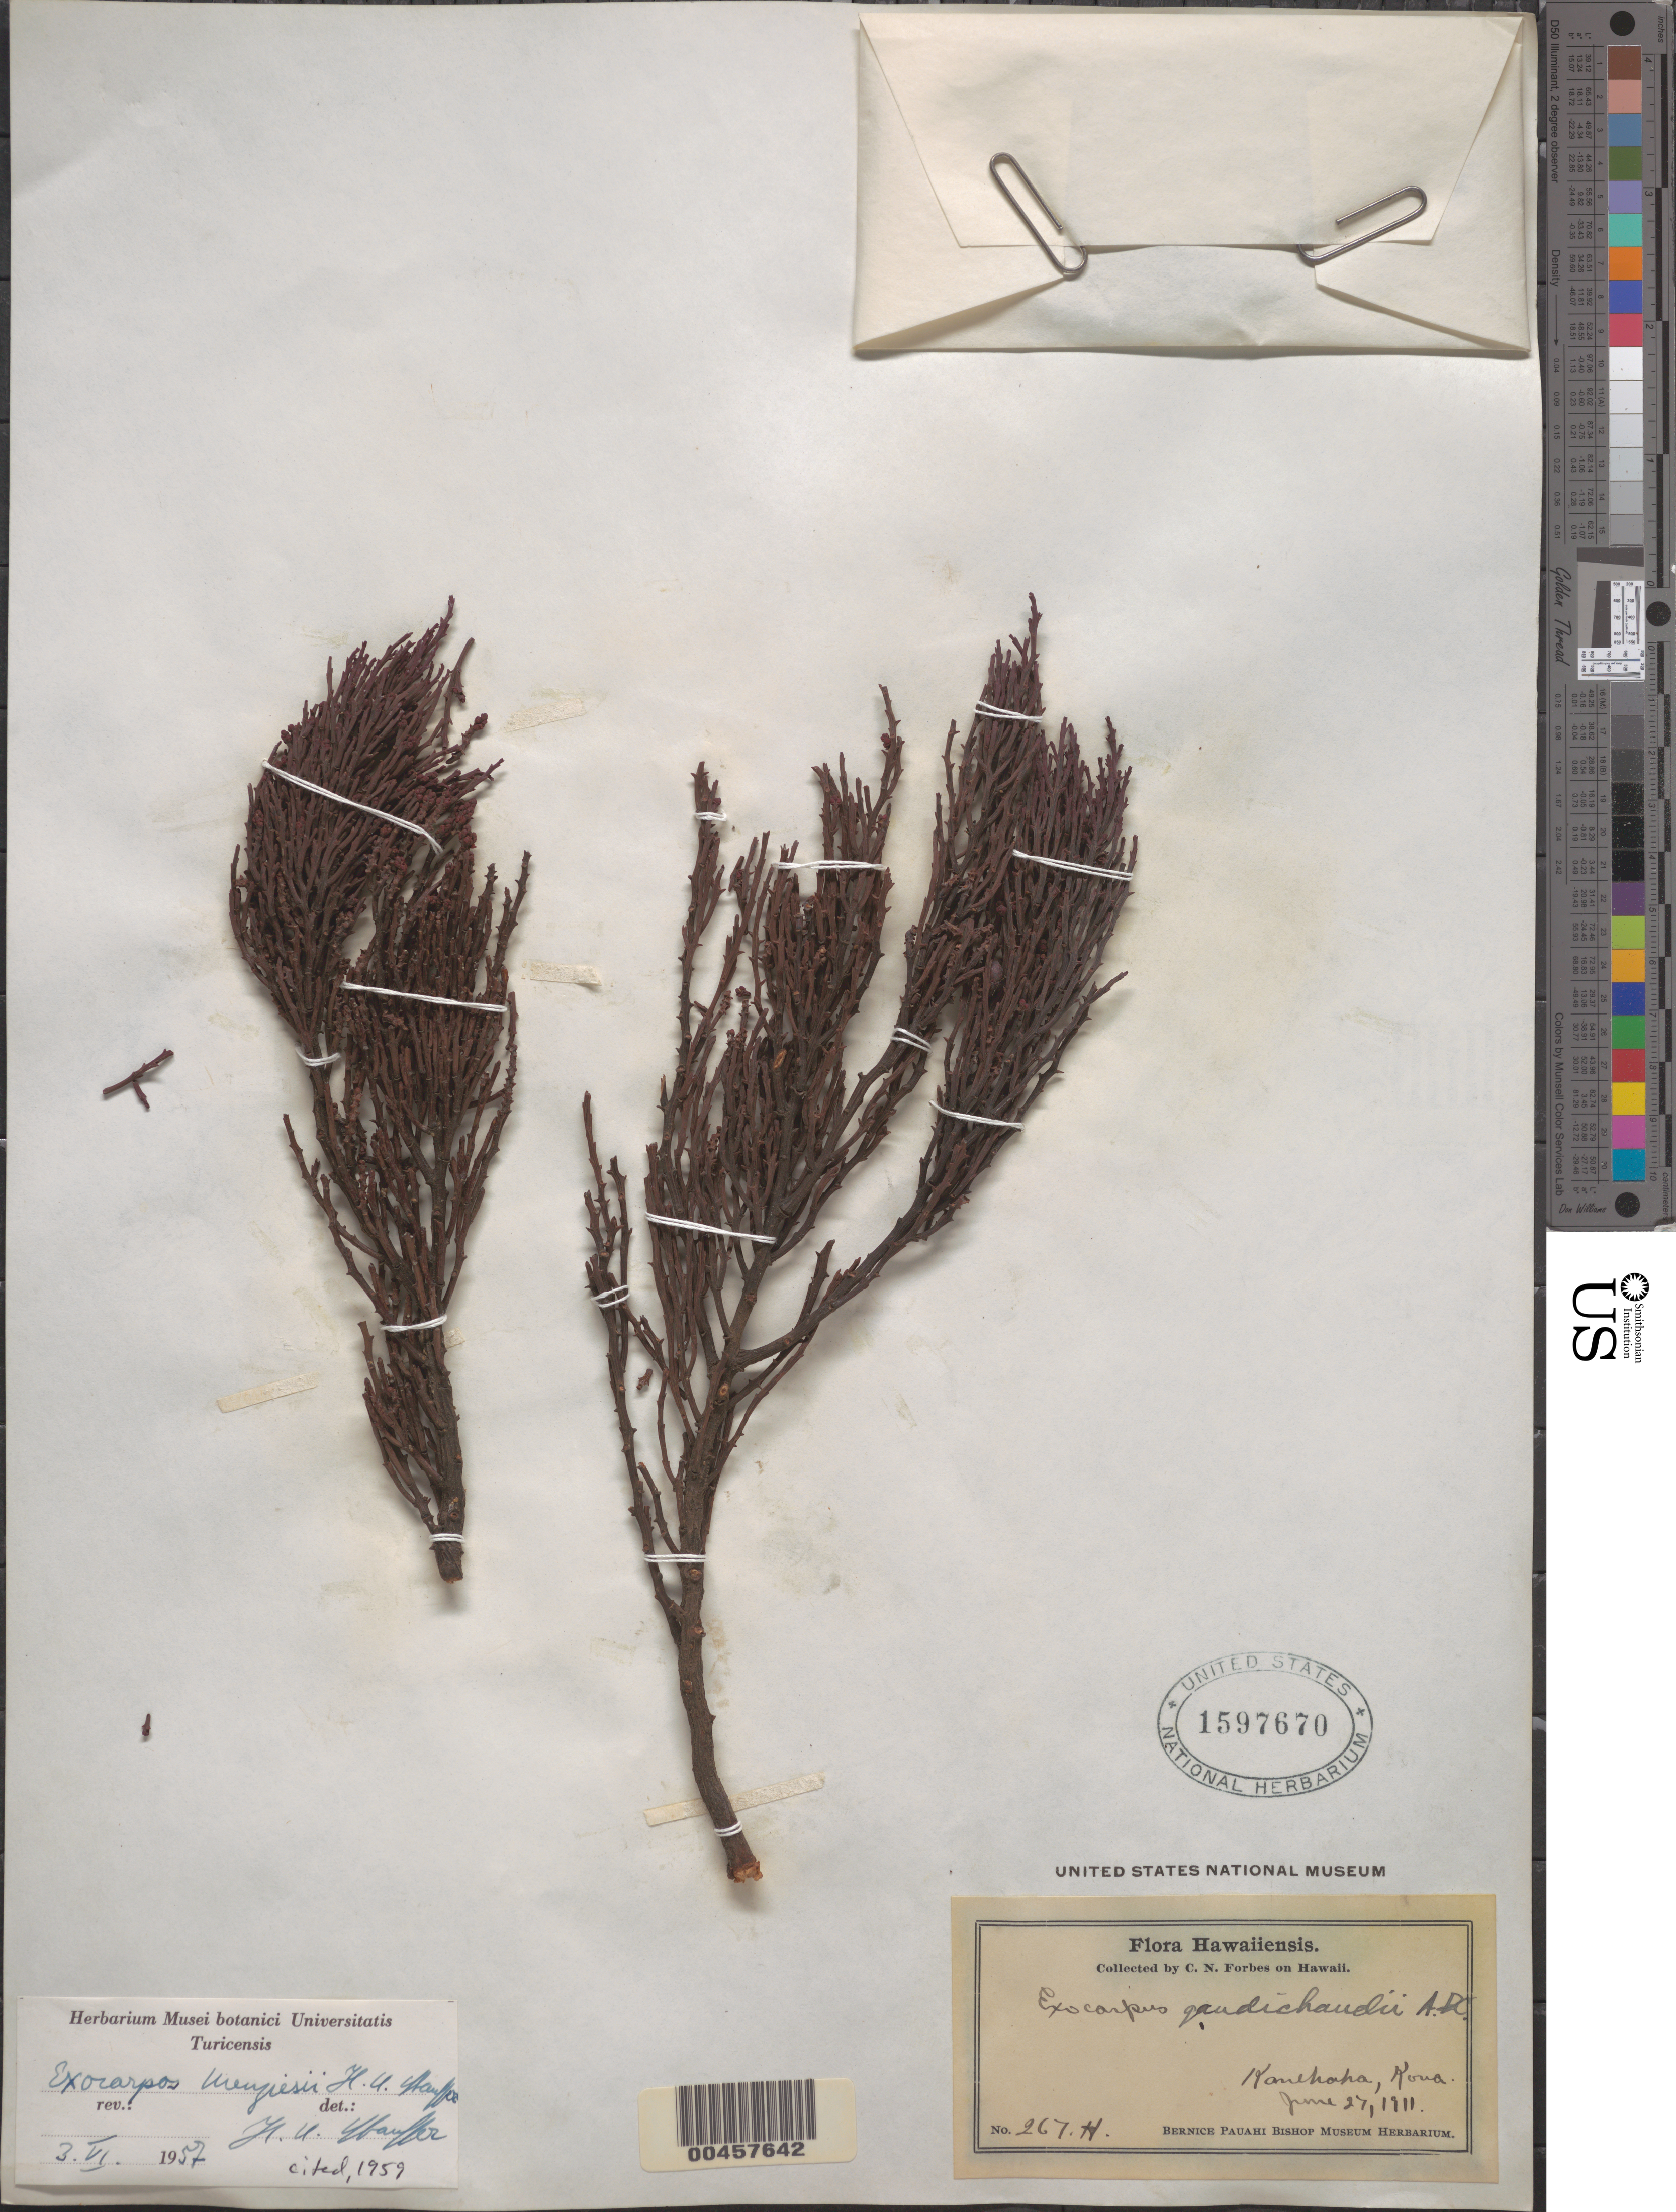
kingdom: Plantae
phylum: Tracheophyta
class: Magnoliopsida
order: Santalales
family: Santalaceae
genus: Exocarpos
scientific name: Exocarpos menziesii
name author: Stauffer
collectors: C. N. Forbes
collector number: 267.H.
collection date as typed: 27 Jun 1911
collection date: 1911-06-27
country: United States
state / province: Hawaii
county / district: Hawaii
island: Hawaii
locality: Kanehaha, Kona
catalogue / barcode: US 1597670